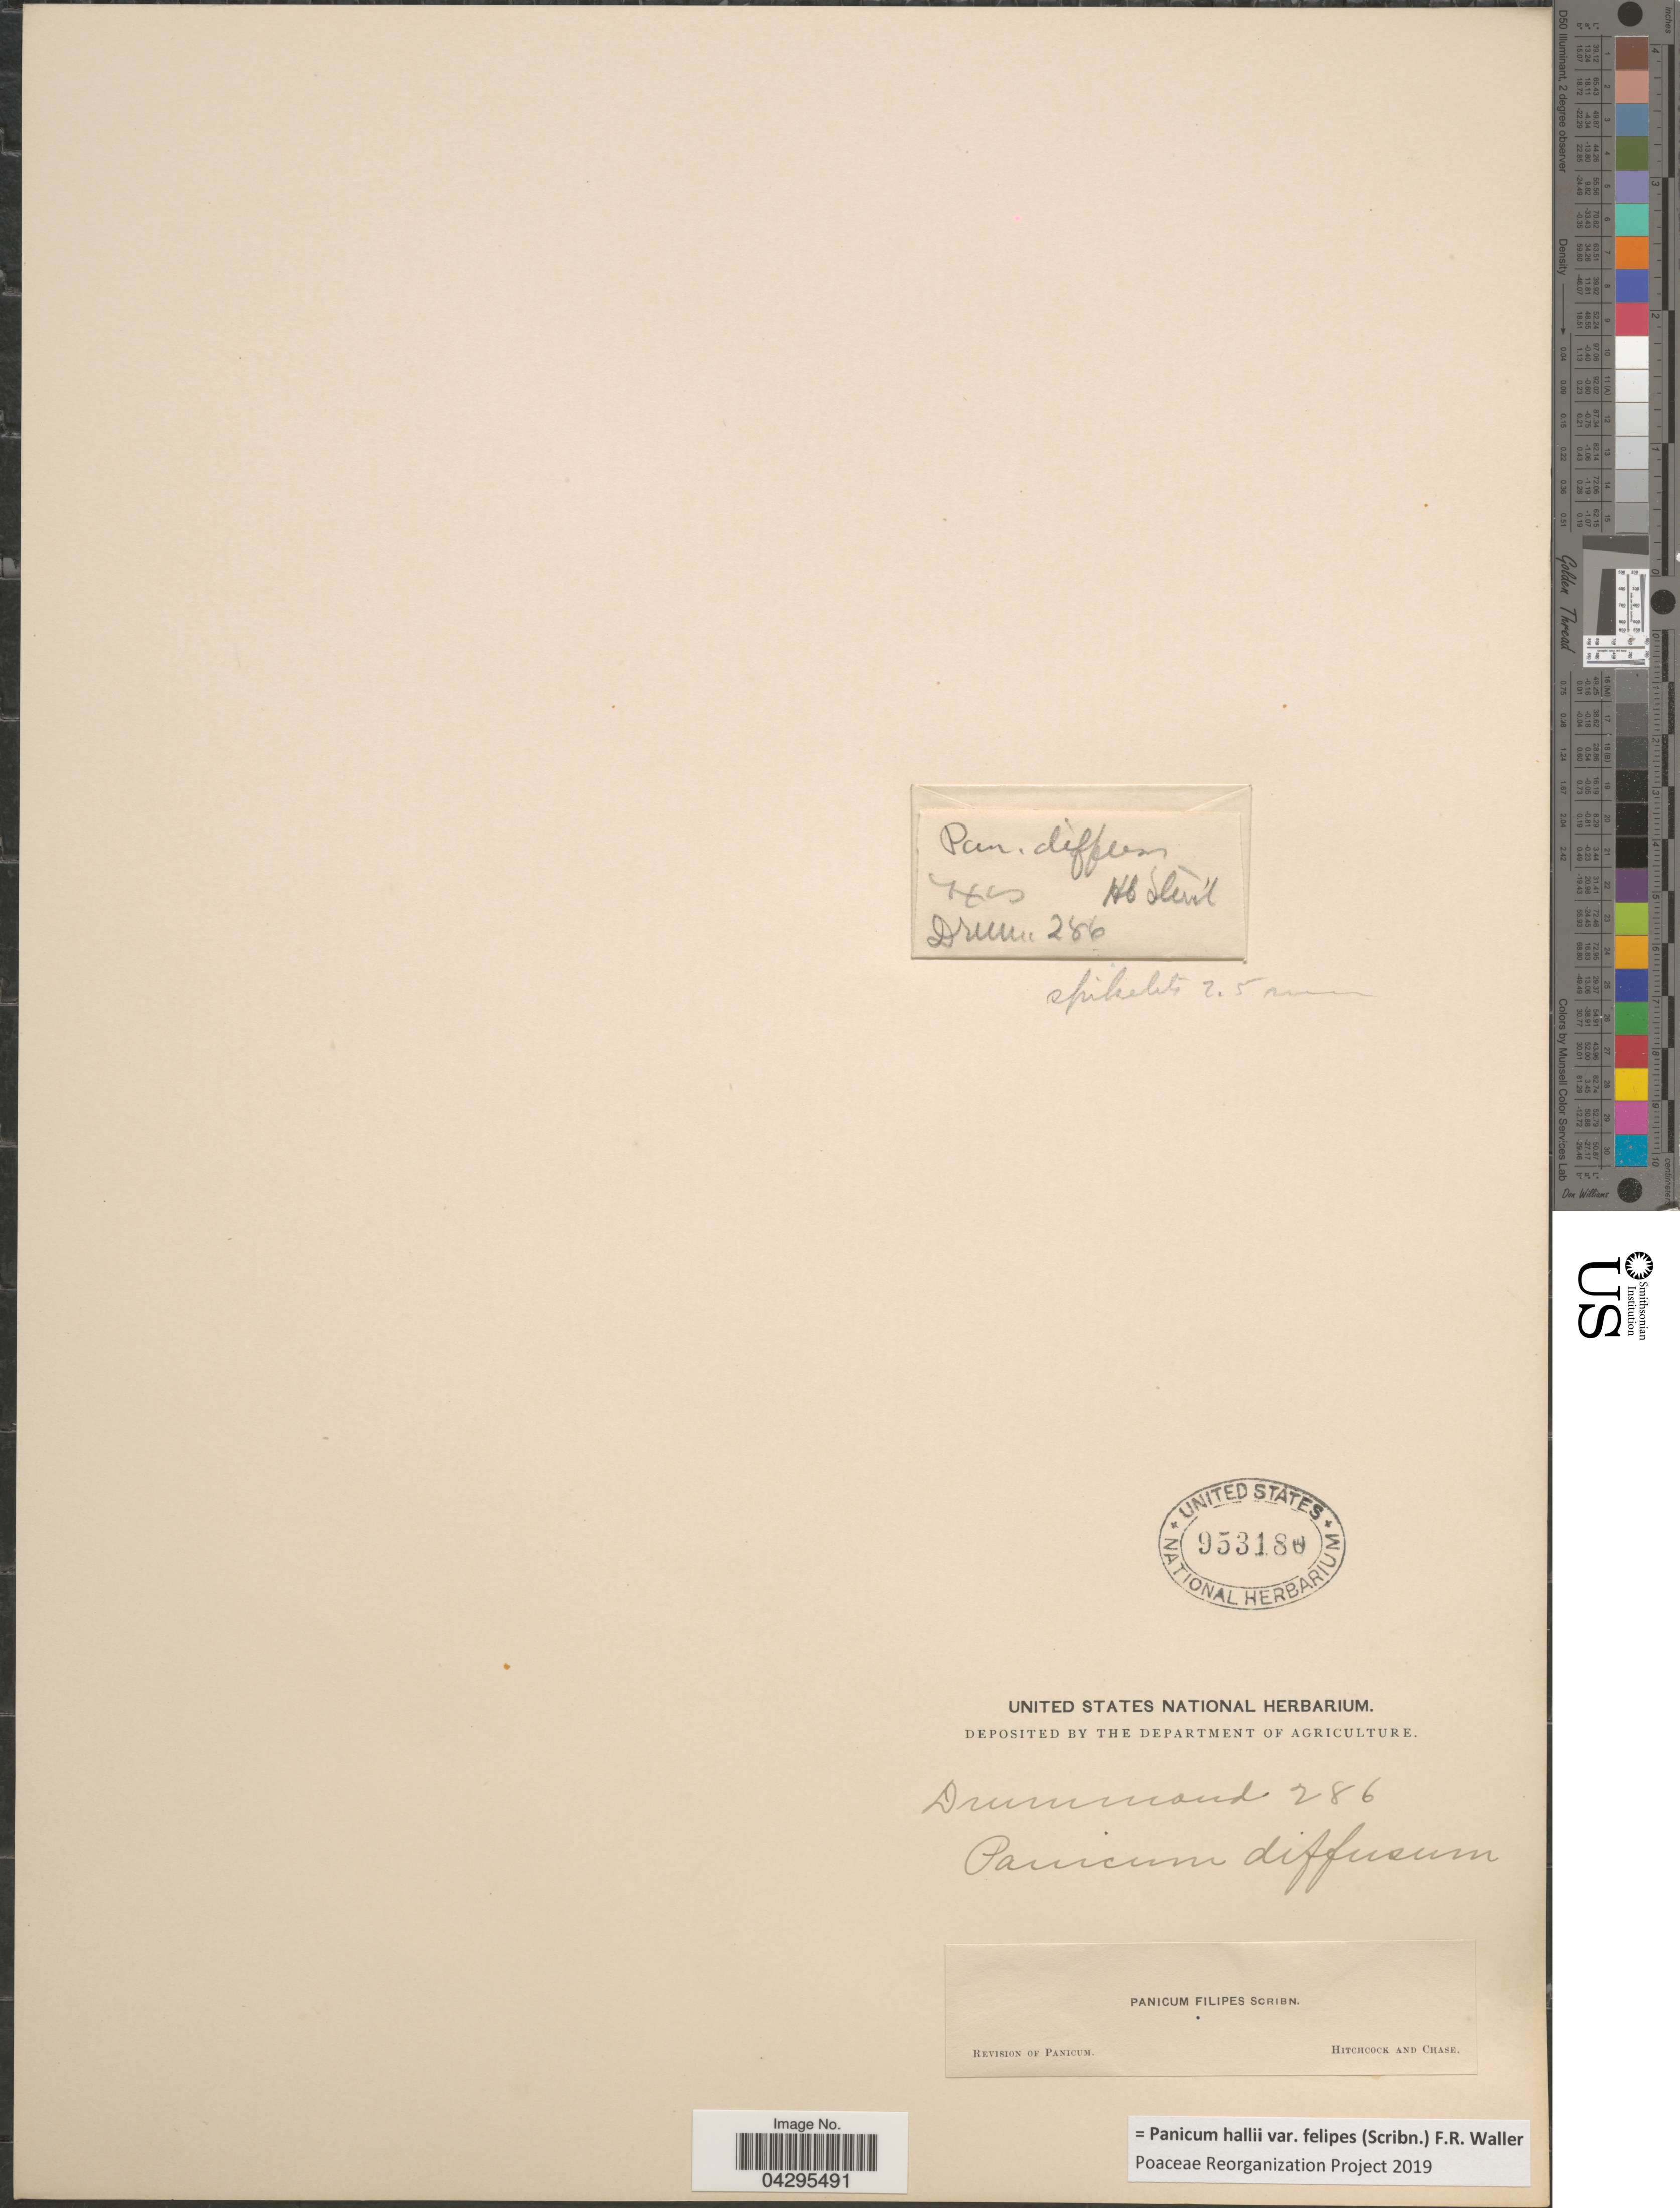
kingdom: Plantae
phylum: Tracheophyta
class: Liliopsida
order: Poales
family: Poaceae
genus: Panicum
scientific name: Panicum hallii var. felipes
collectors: -. Drummond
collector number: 286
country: United States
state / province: Texas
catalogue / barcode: US 953180